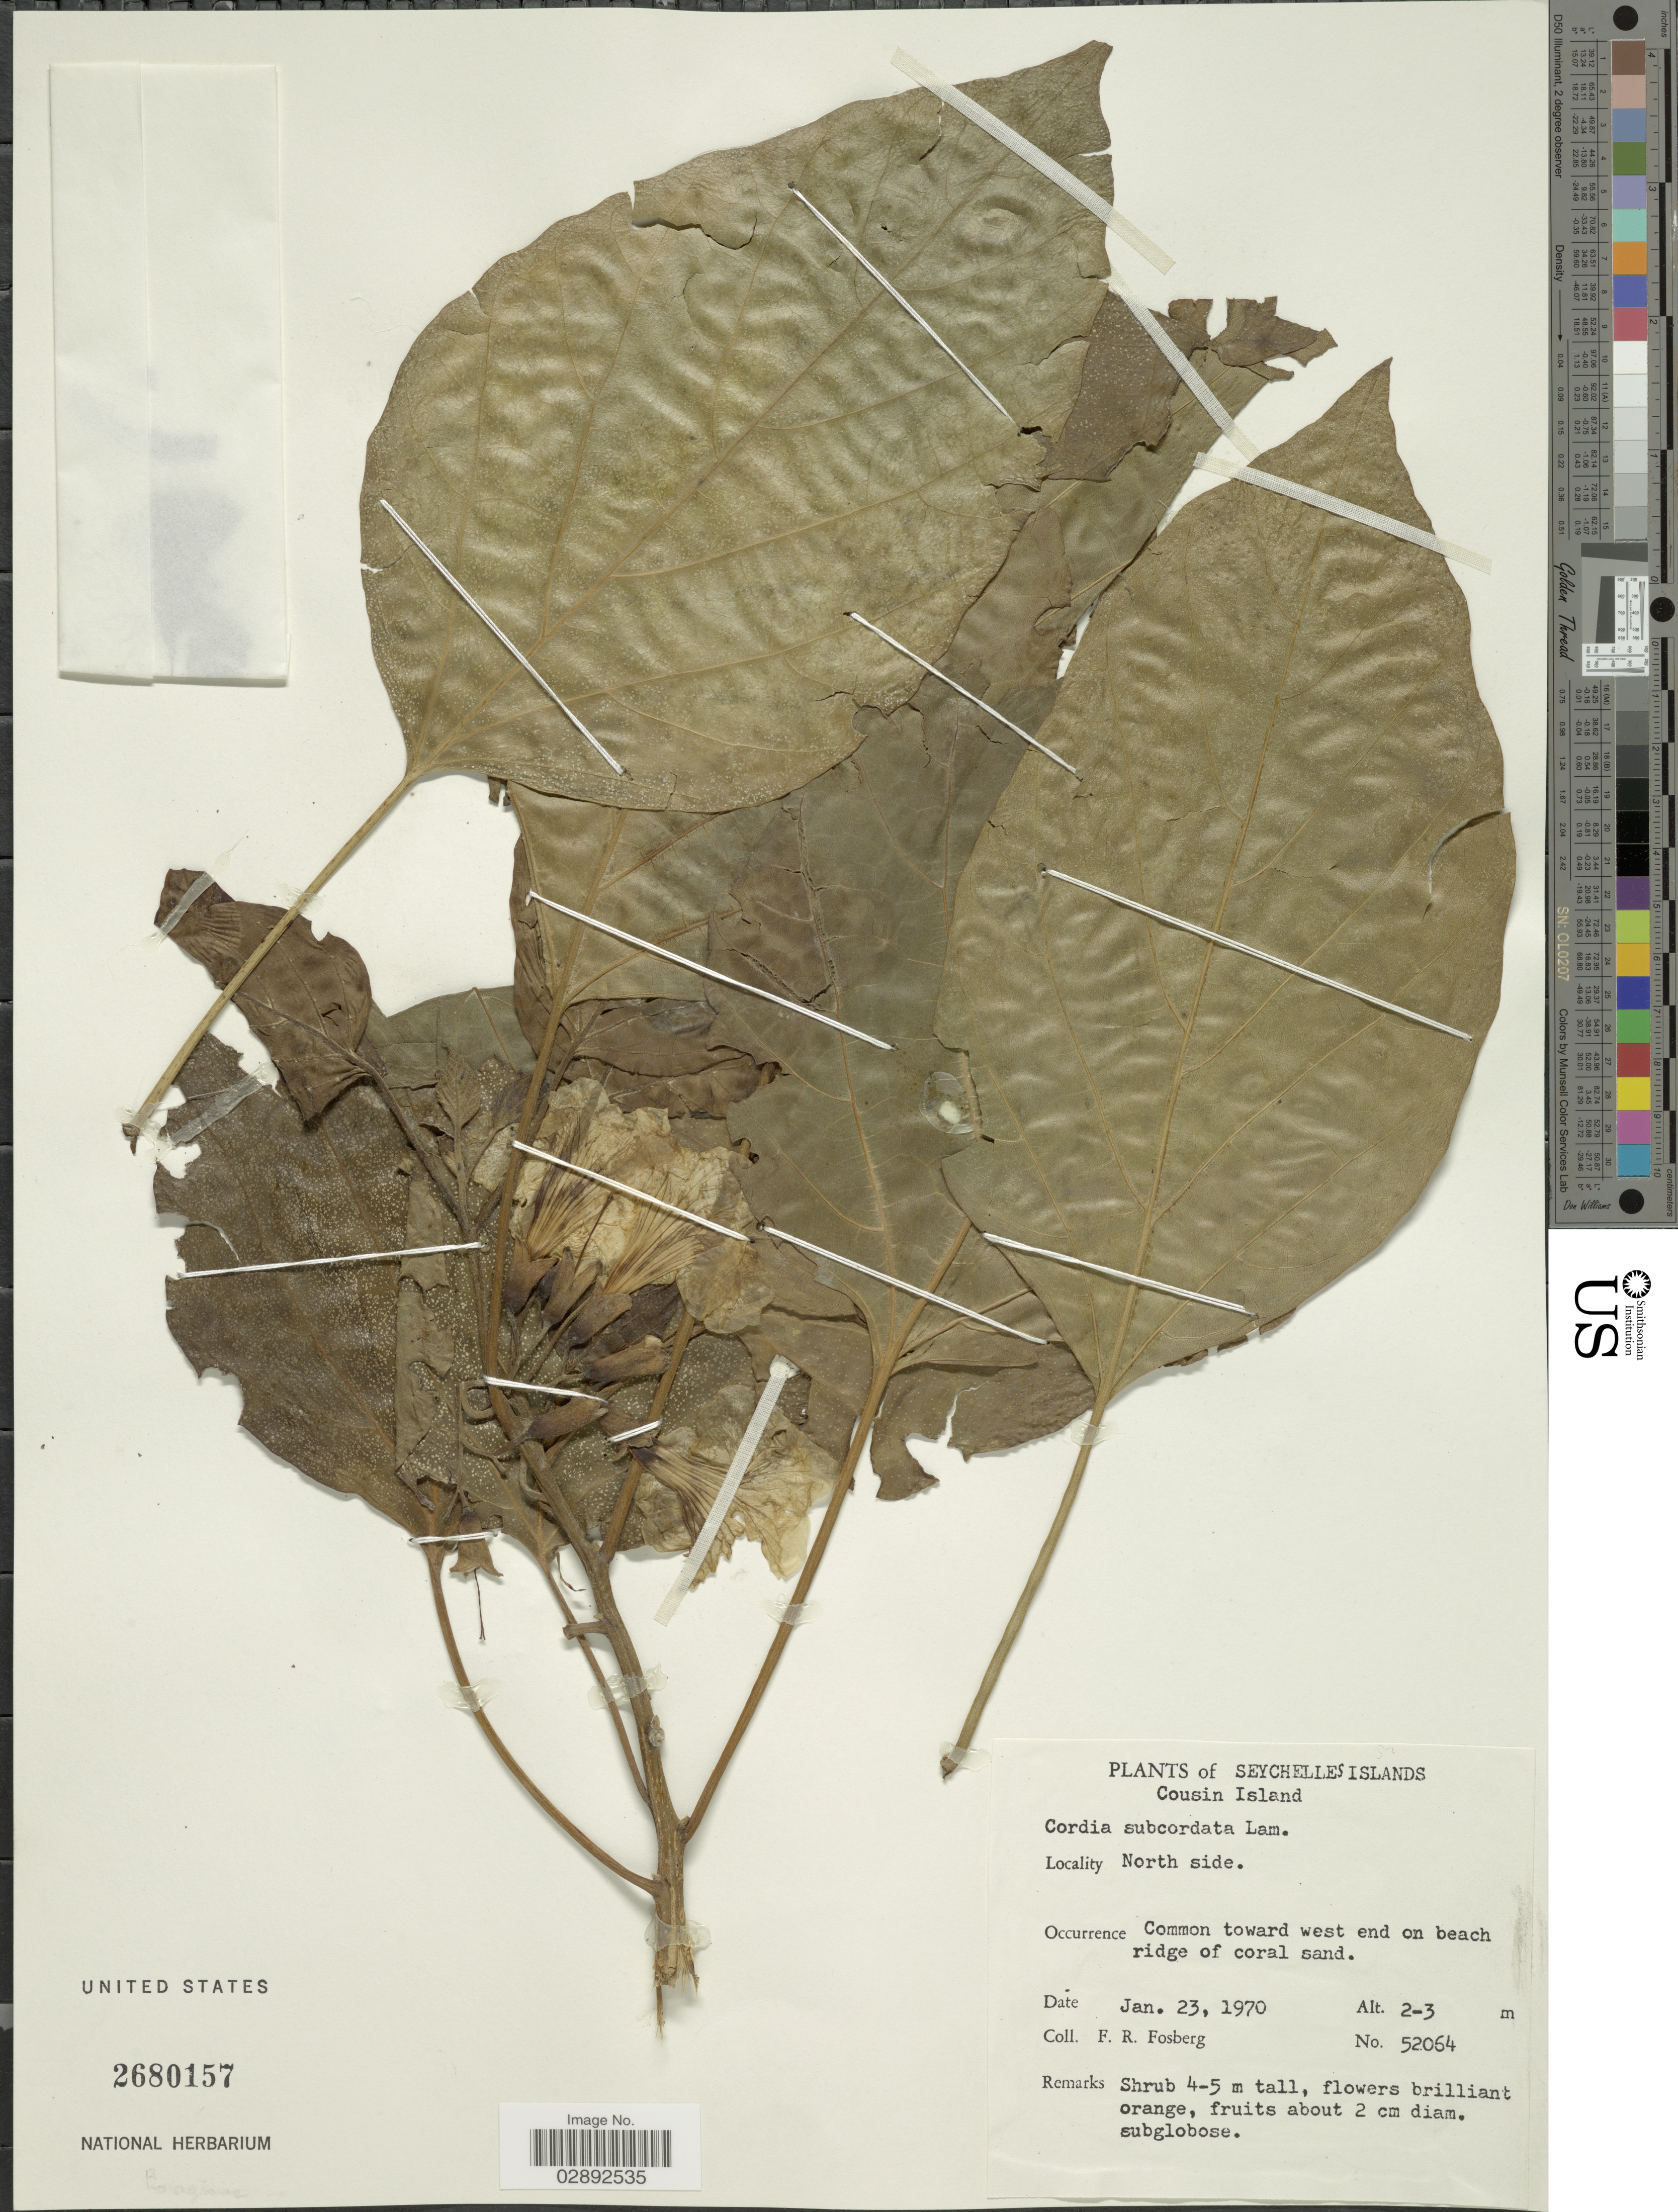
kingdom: Plantae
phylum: Tracheophyta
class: Magnoliopsida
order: Boraginales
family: Cordiaceae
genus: Cordia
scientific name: Cordia subcordata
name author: Lam.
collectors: F. R. Fosberg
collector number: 52064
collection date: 1970-01-23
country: Seychelles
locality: Cousin Island. North side.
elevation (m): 2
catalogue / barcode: US 2680157